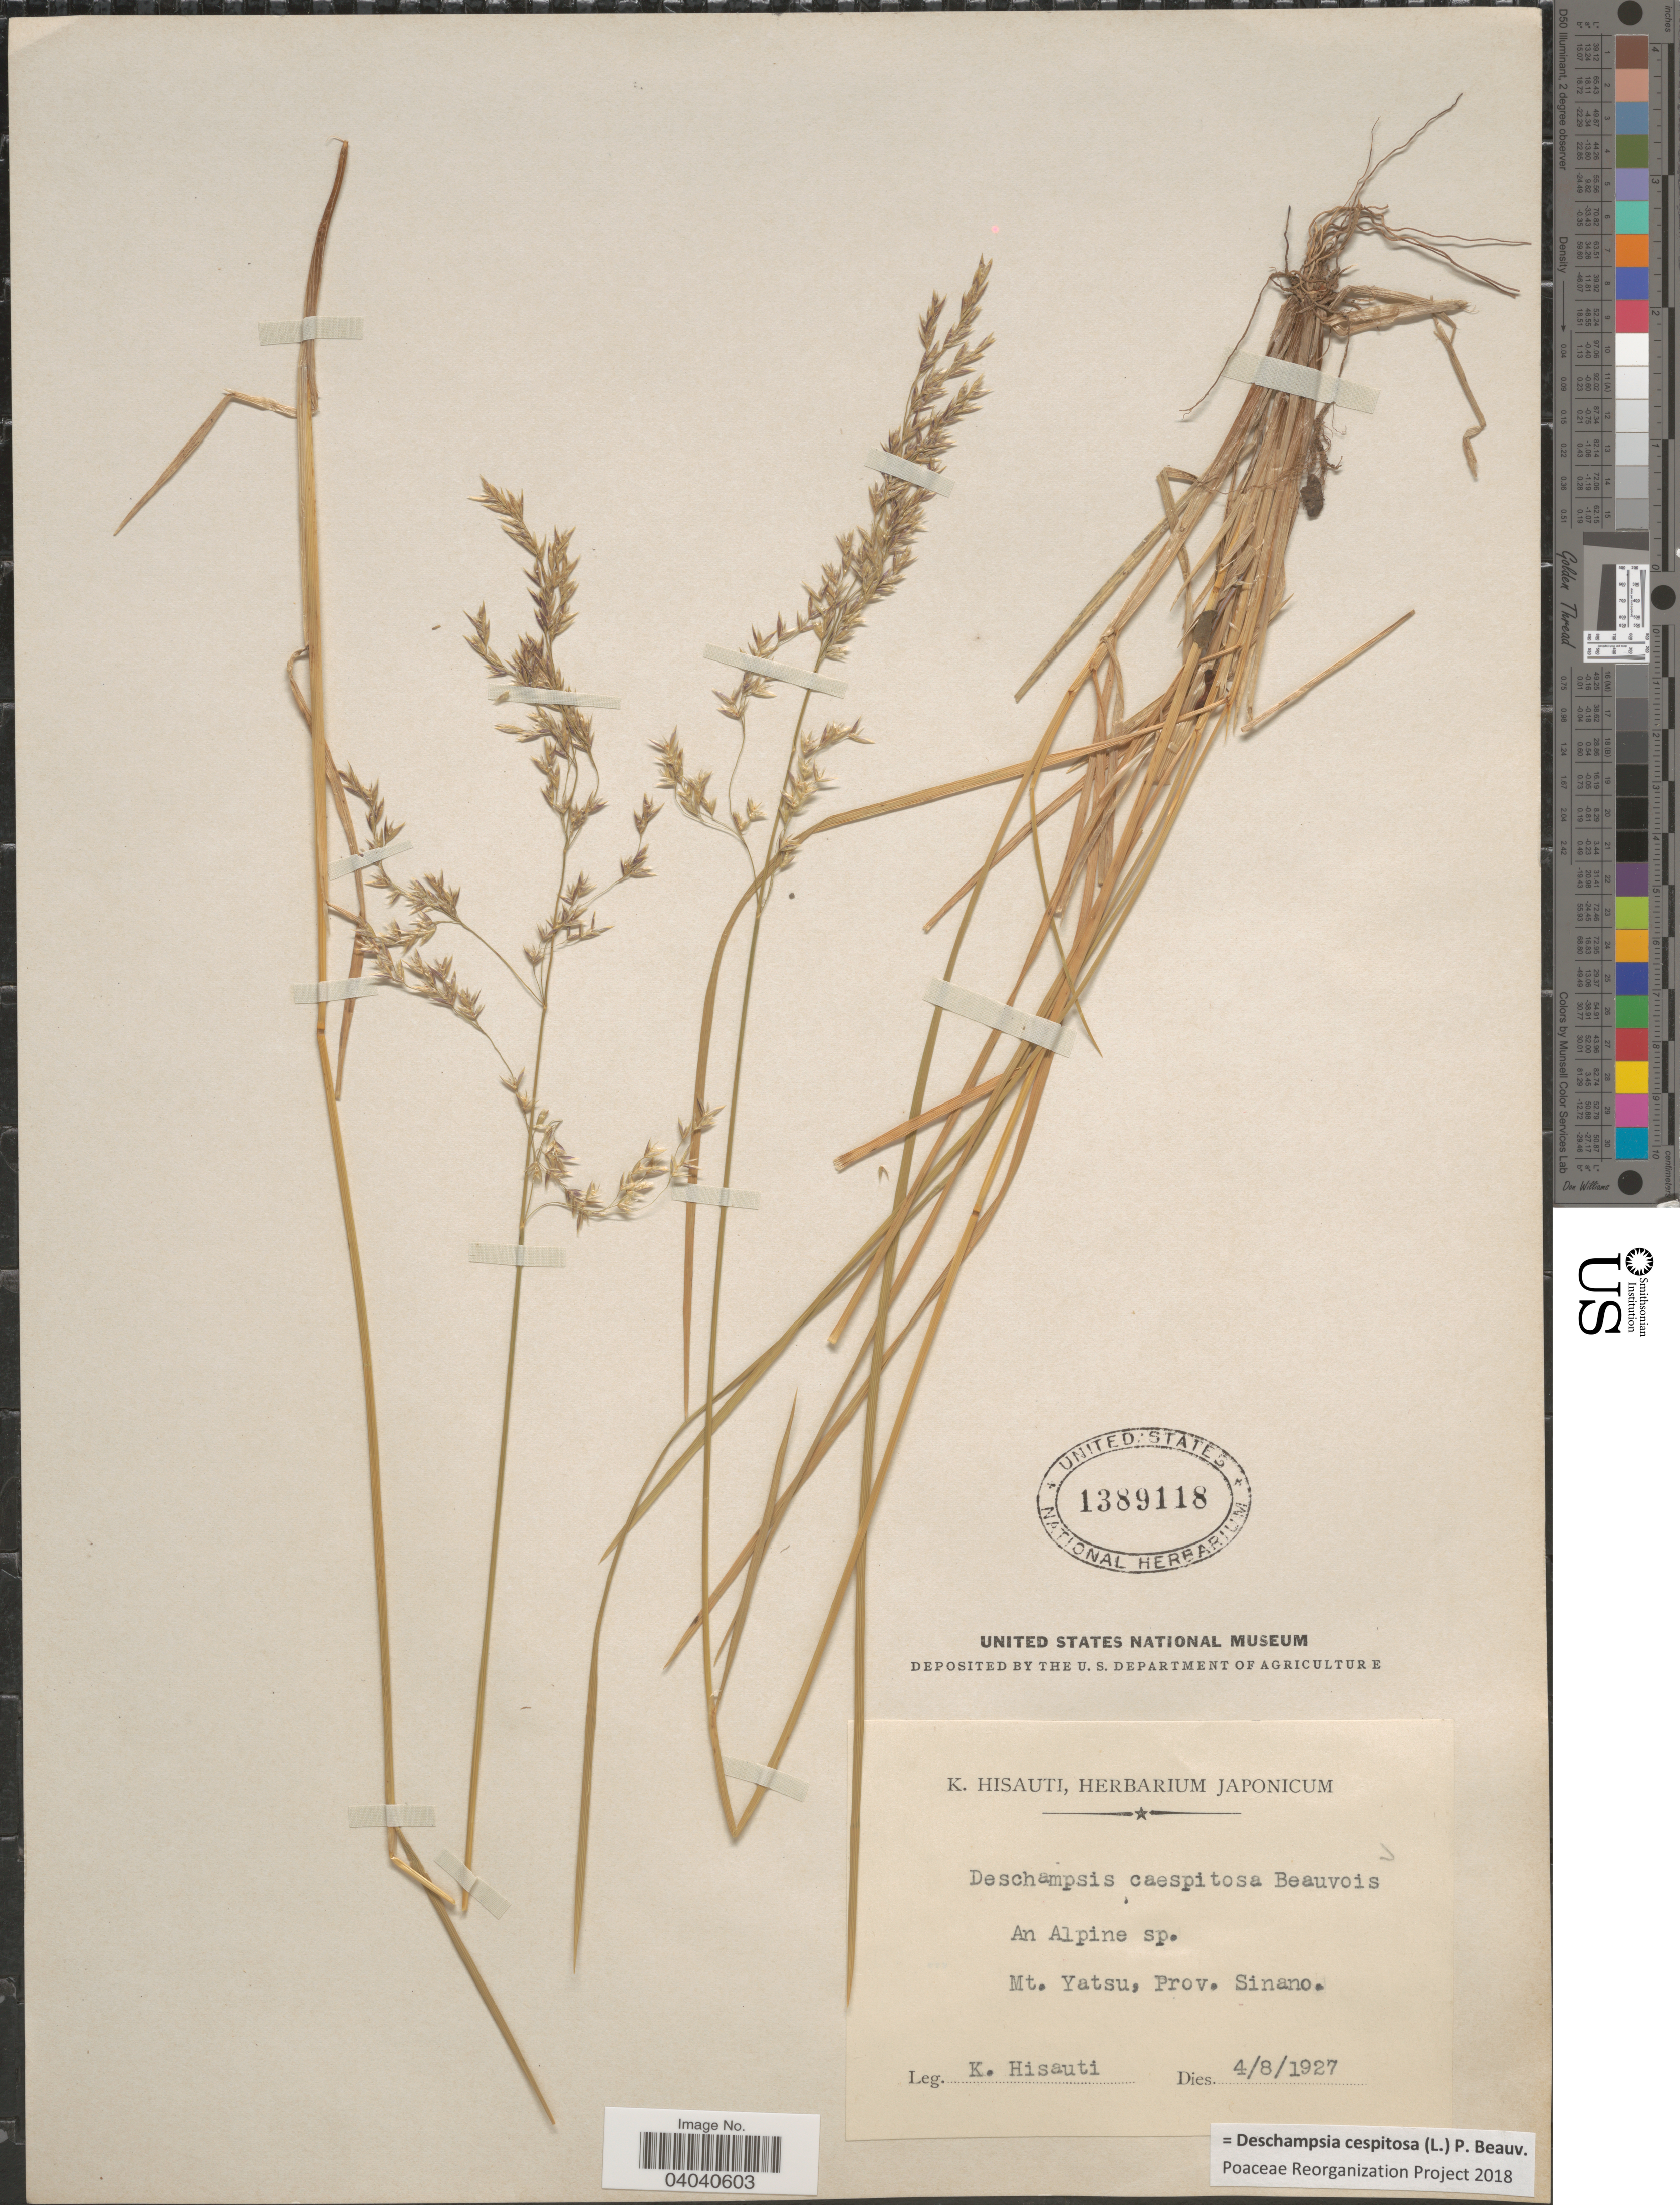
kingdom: Plantae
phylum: Tracheophyta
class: Liliopsida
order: Poales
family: Poaceae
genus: Deschampsia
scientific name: Deschampsia cespitosa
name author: (L.) P. Beauv.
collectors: K. Hisauti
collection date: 1927-08-04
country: Japan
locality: Mt. Yatsu, Prov. Sinano.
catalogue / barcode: US 1389118